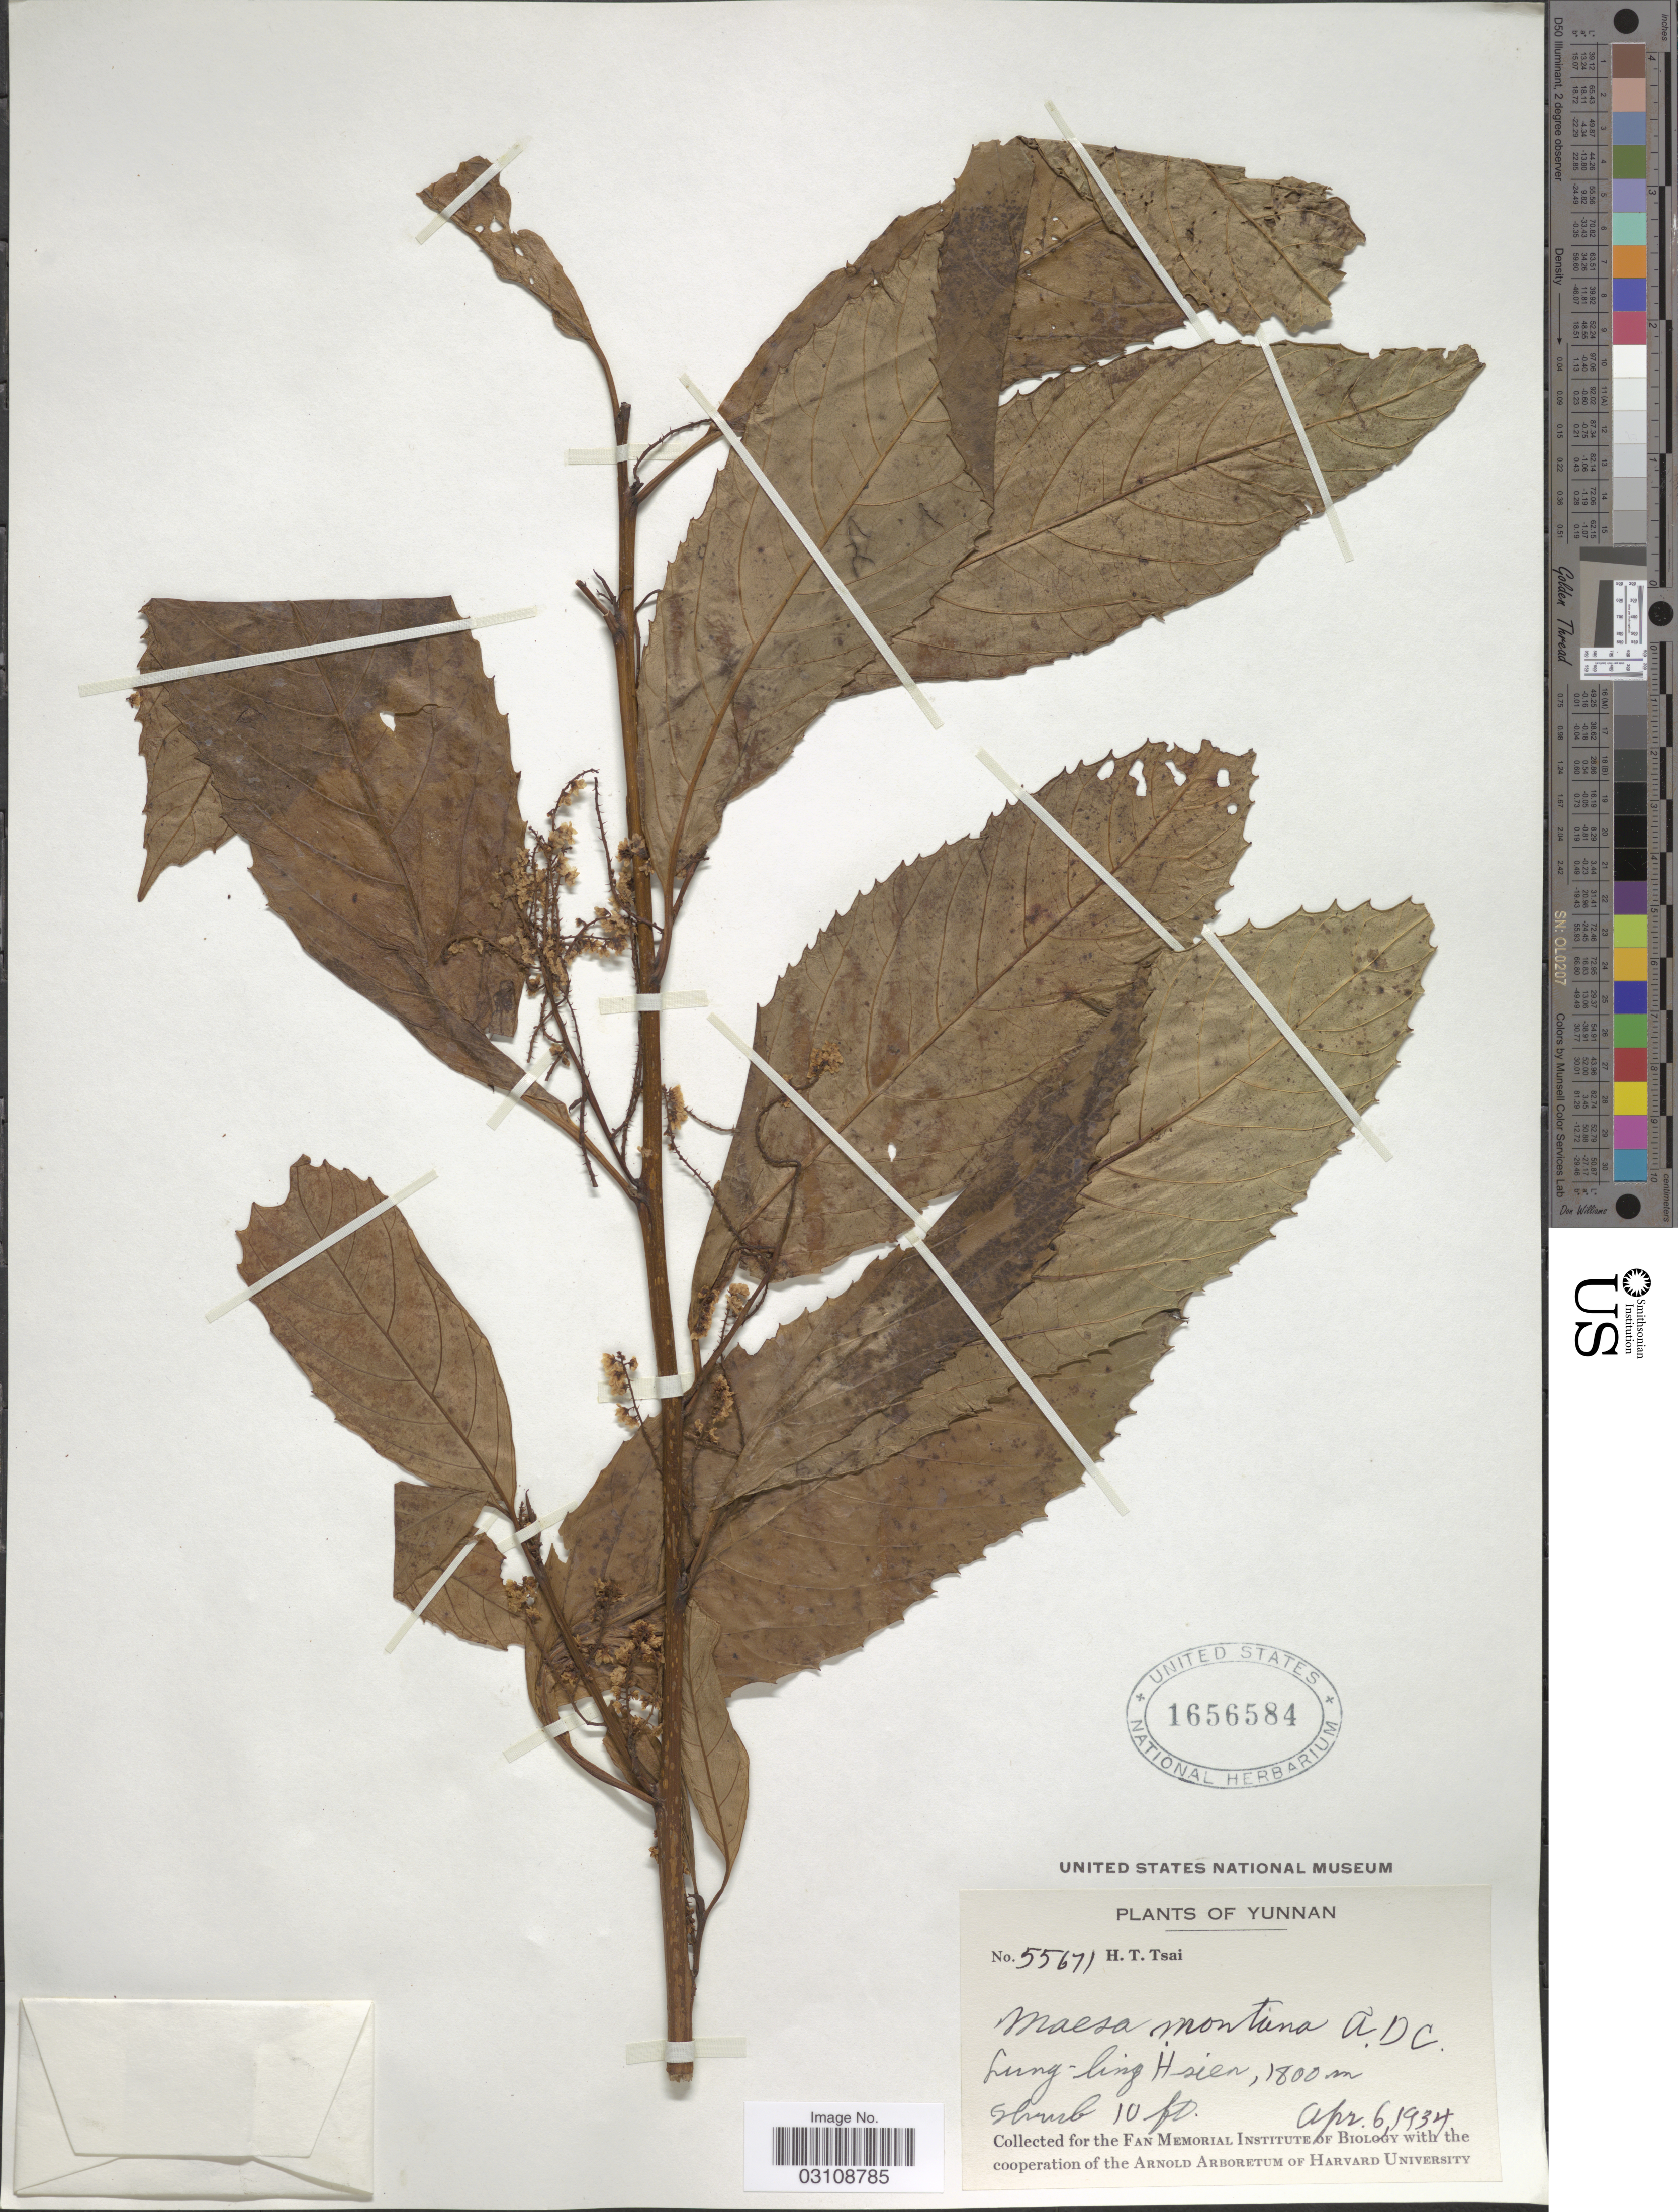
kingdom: Plantae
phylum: Tracheophyta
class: Magnoliopsida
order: Ericales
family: Primulaceae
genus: Maesa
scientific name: Maesa montana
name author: A. DC.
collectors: H. Tsai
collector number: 55671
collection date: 1934-04-06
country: China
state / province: Yunnan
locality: Lung-ling Hsien.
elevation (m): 1800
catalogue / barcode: US 1656584